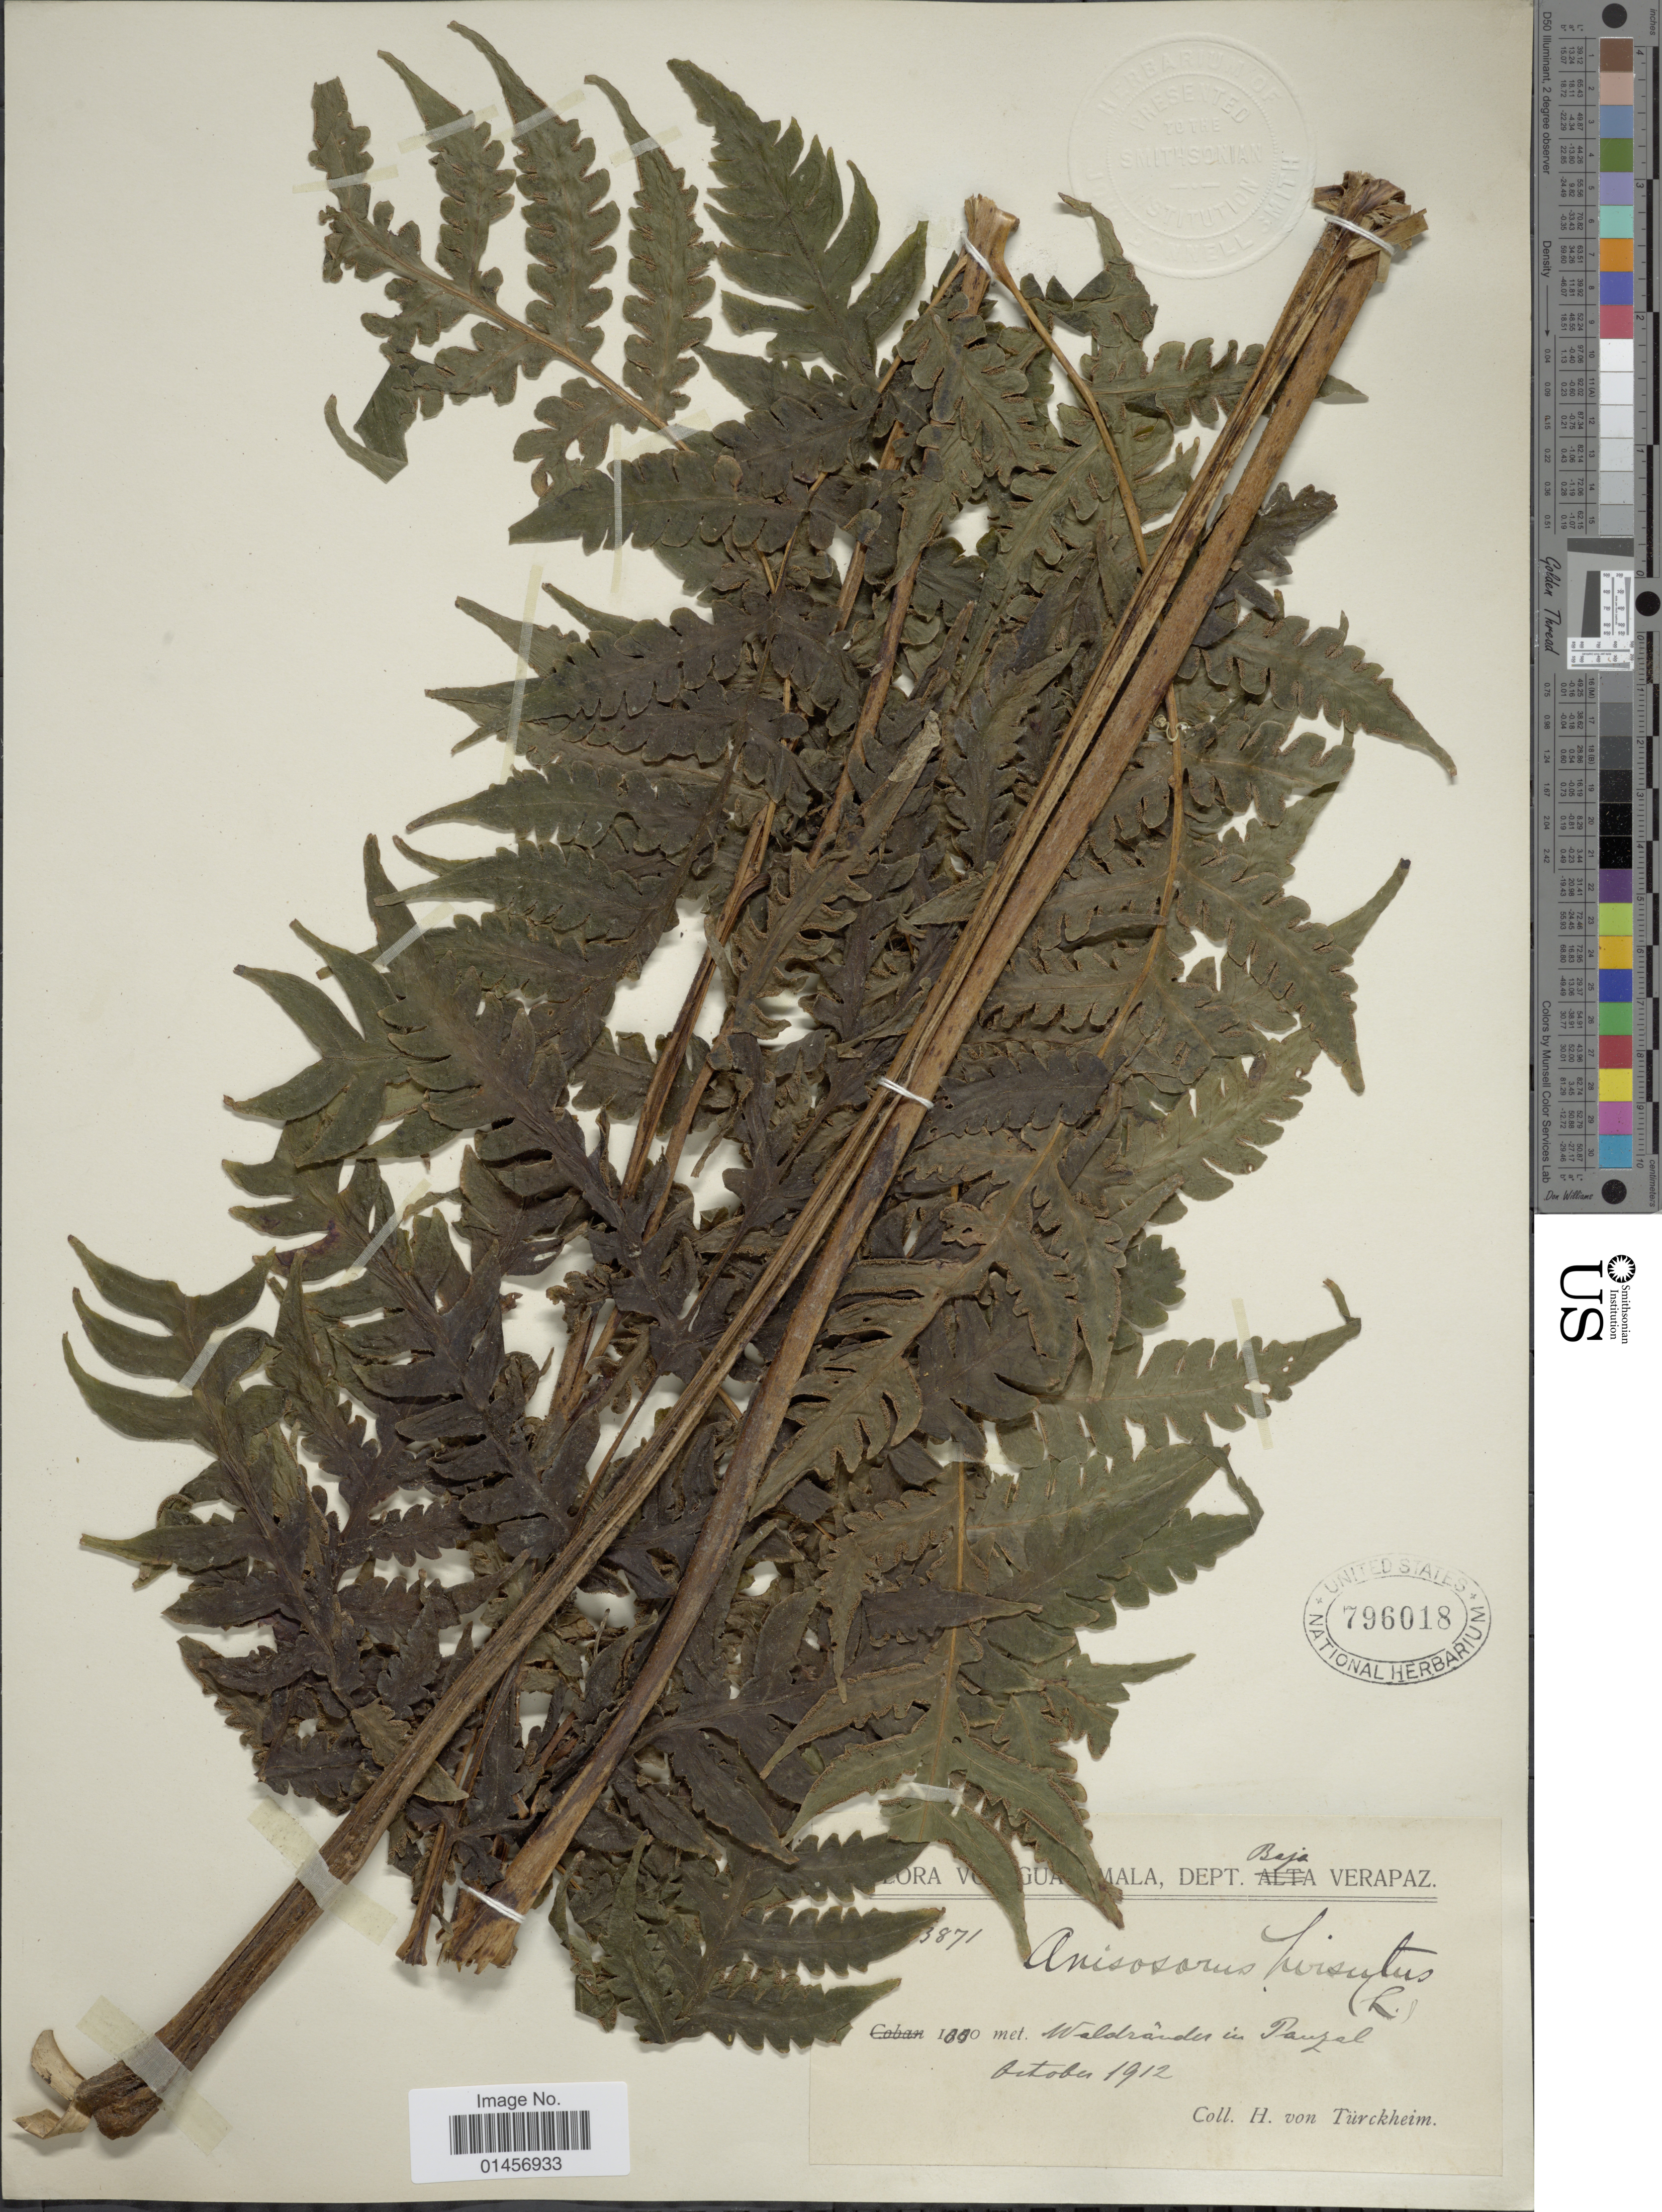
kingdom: Plantae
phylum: Tracheophyta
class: Polypodiopsida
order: Polypodiales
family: Lonchitidaceae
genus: Lonchitis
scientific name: Lonchitis hirsuta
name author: L.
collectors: H. von Türckheim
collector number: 3871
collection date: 1912-10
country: Guatemala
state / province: Baja Verapaz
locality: Waldranden in Panzal (forest edges in Pansal).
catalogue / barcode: US 796018